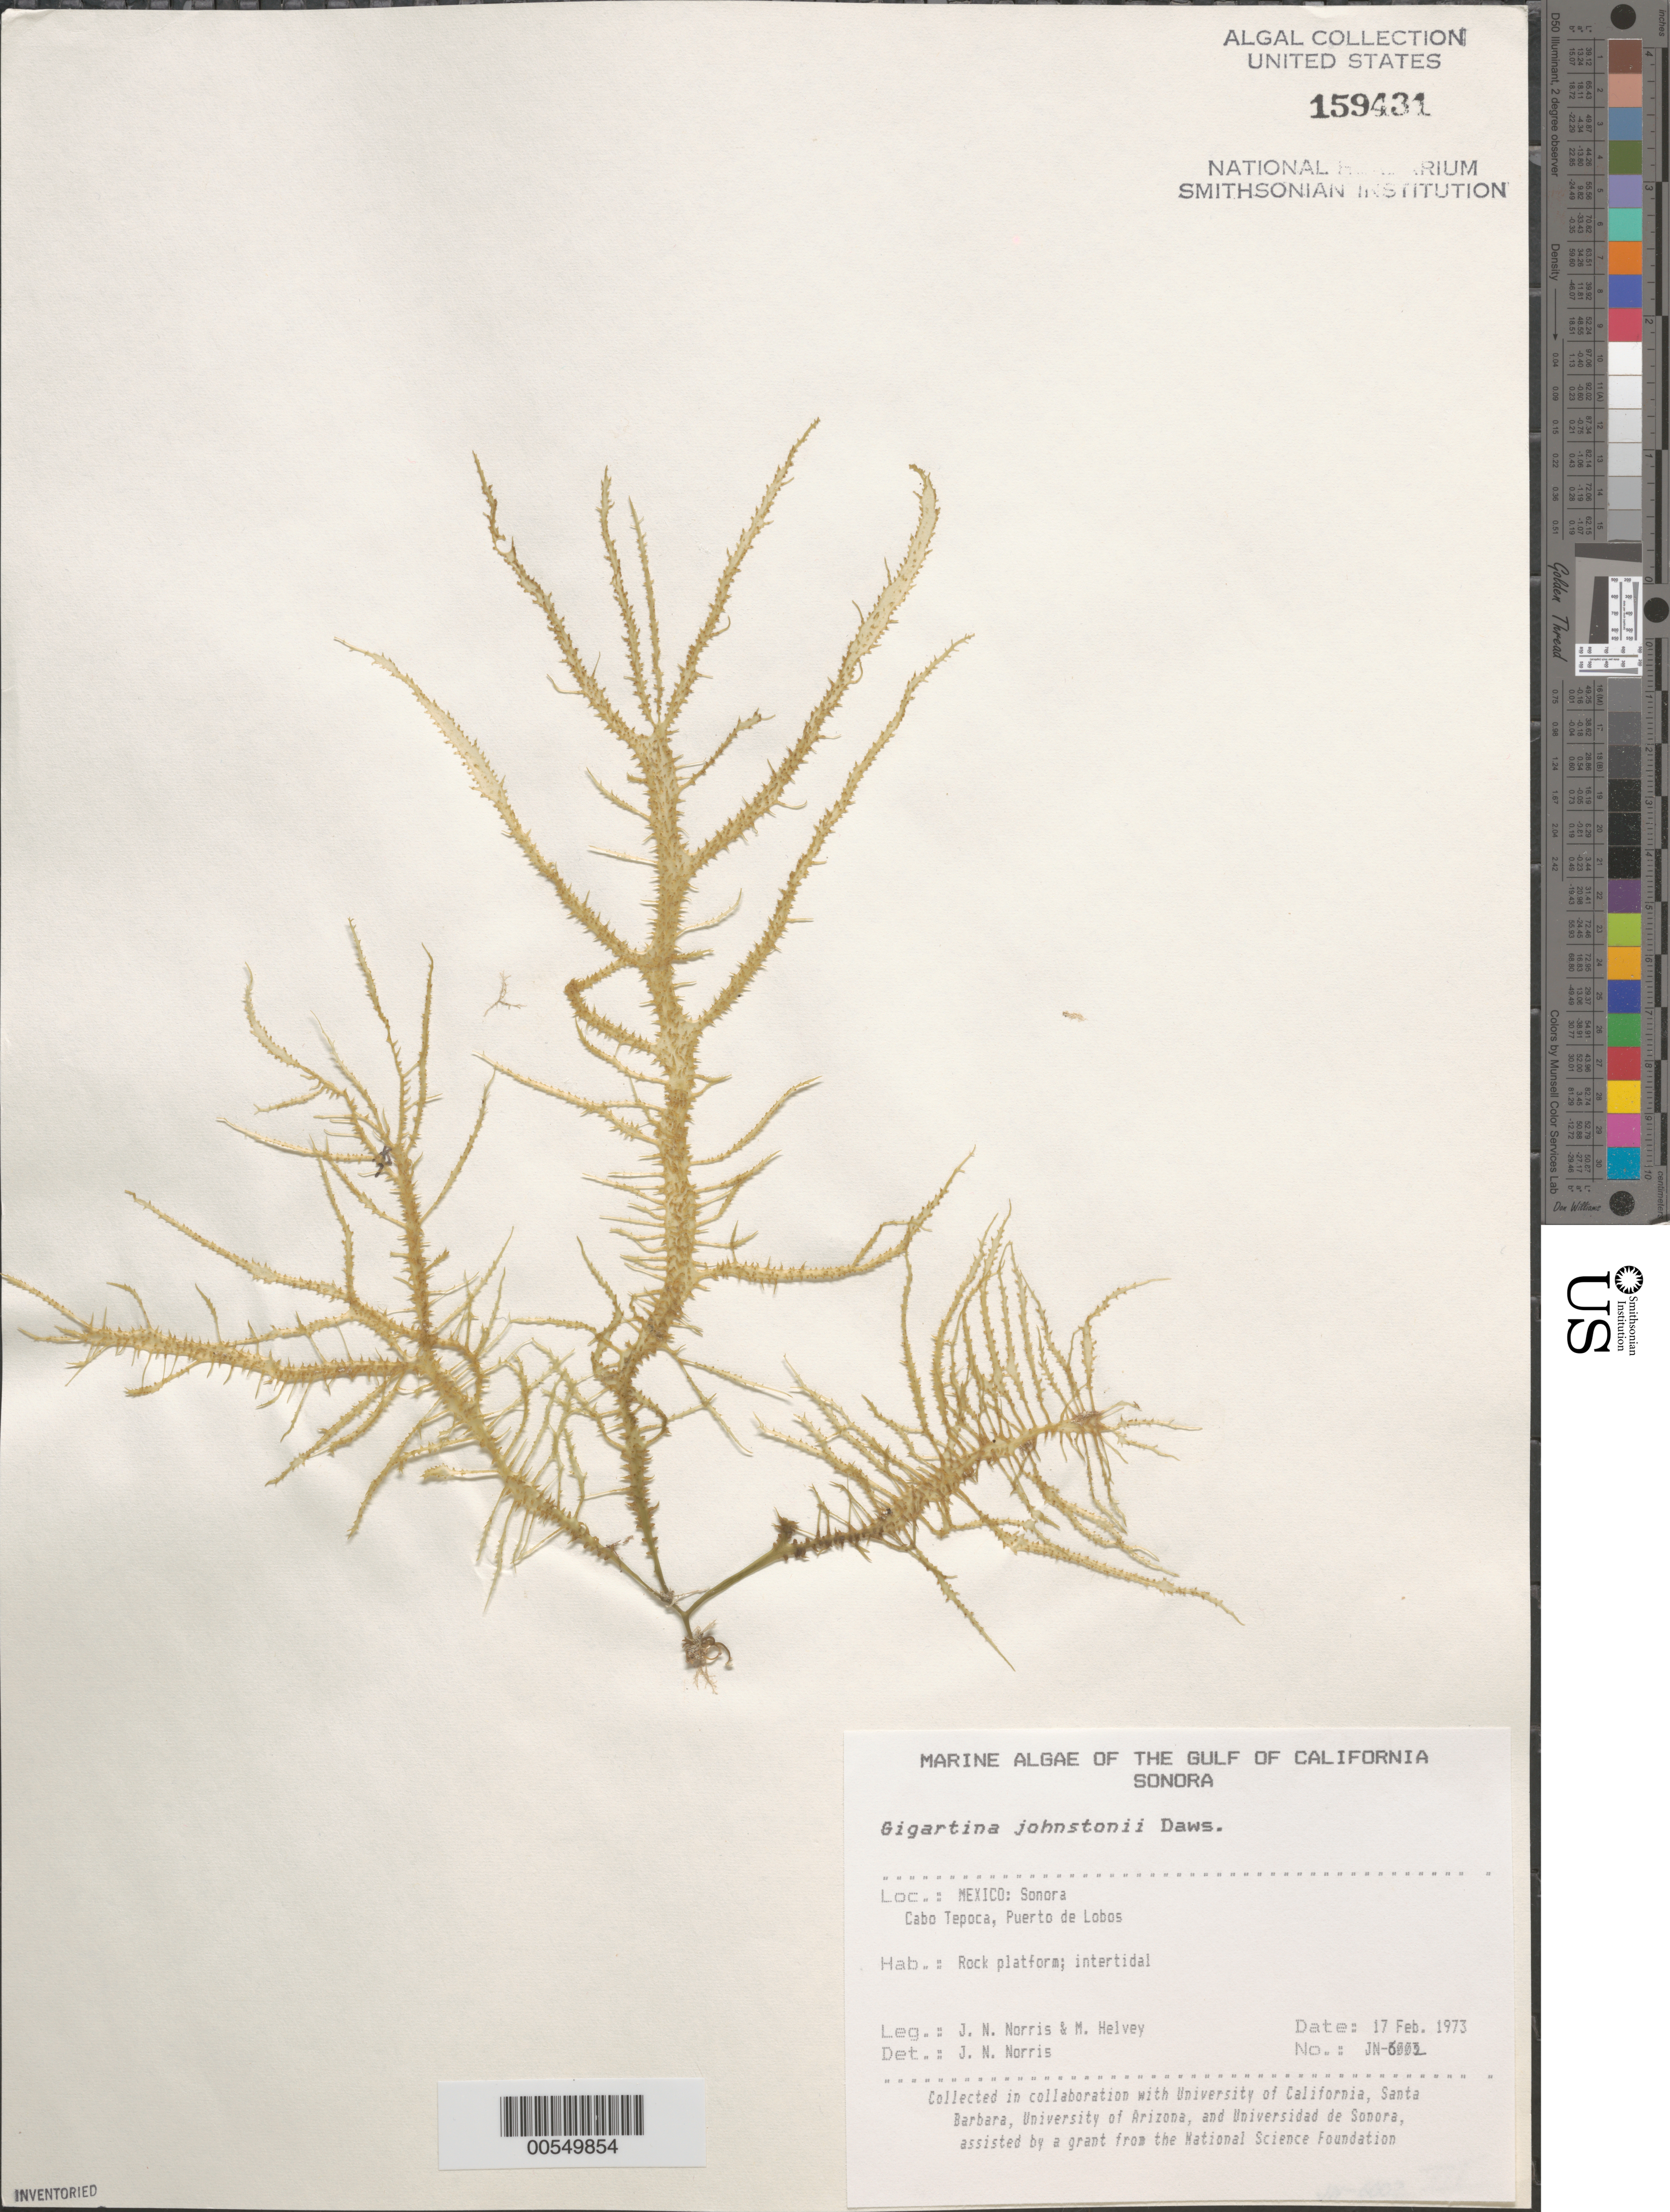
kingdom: Plantae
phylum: Rhodophyta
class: Florideophyceae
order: Gigartinales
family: Gigartinaceae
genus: Chondracanthus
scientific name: Chondracanthus squarrulosus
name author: (Setch. & N.L. Gardner) J.R. Hughey et al.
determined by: Algae name updating Project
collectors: J. N. Norris & M. Helvey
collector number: JN-6002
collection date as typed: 17 Feb 1973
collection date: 1973-02-17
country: Mexico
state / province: Sonora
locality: Cabo Tepoca, Puerto de Lobos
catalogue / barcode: US 159431